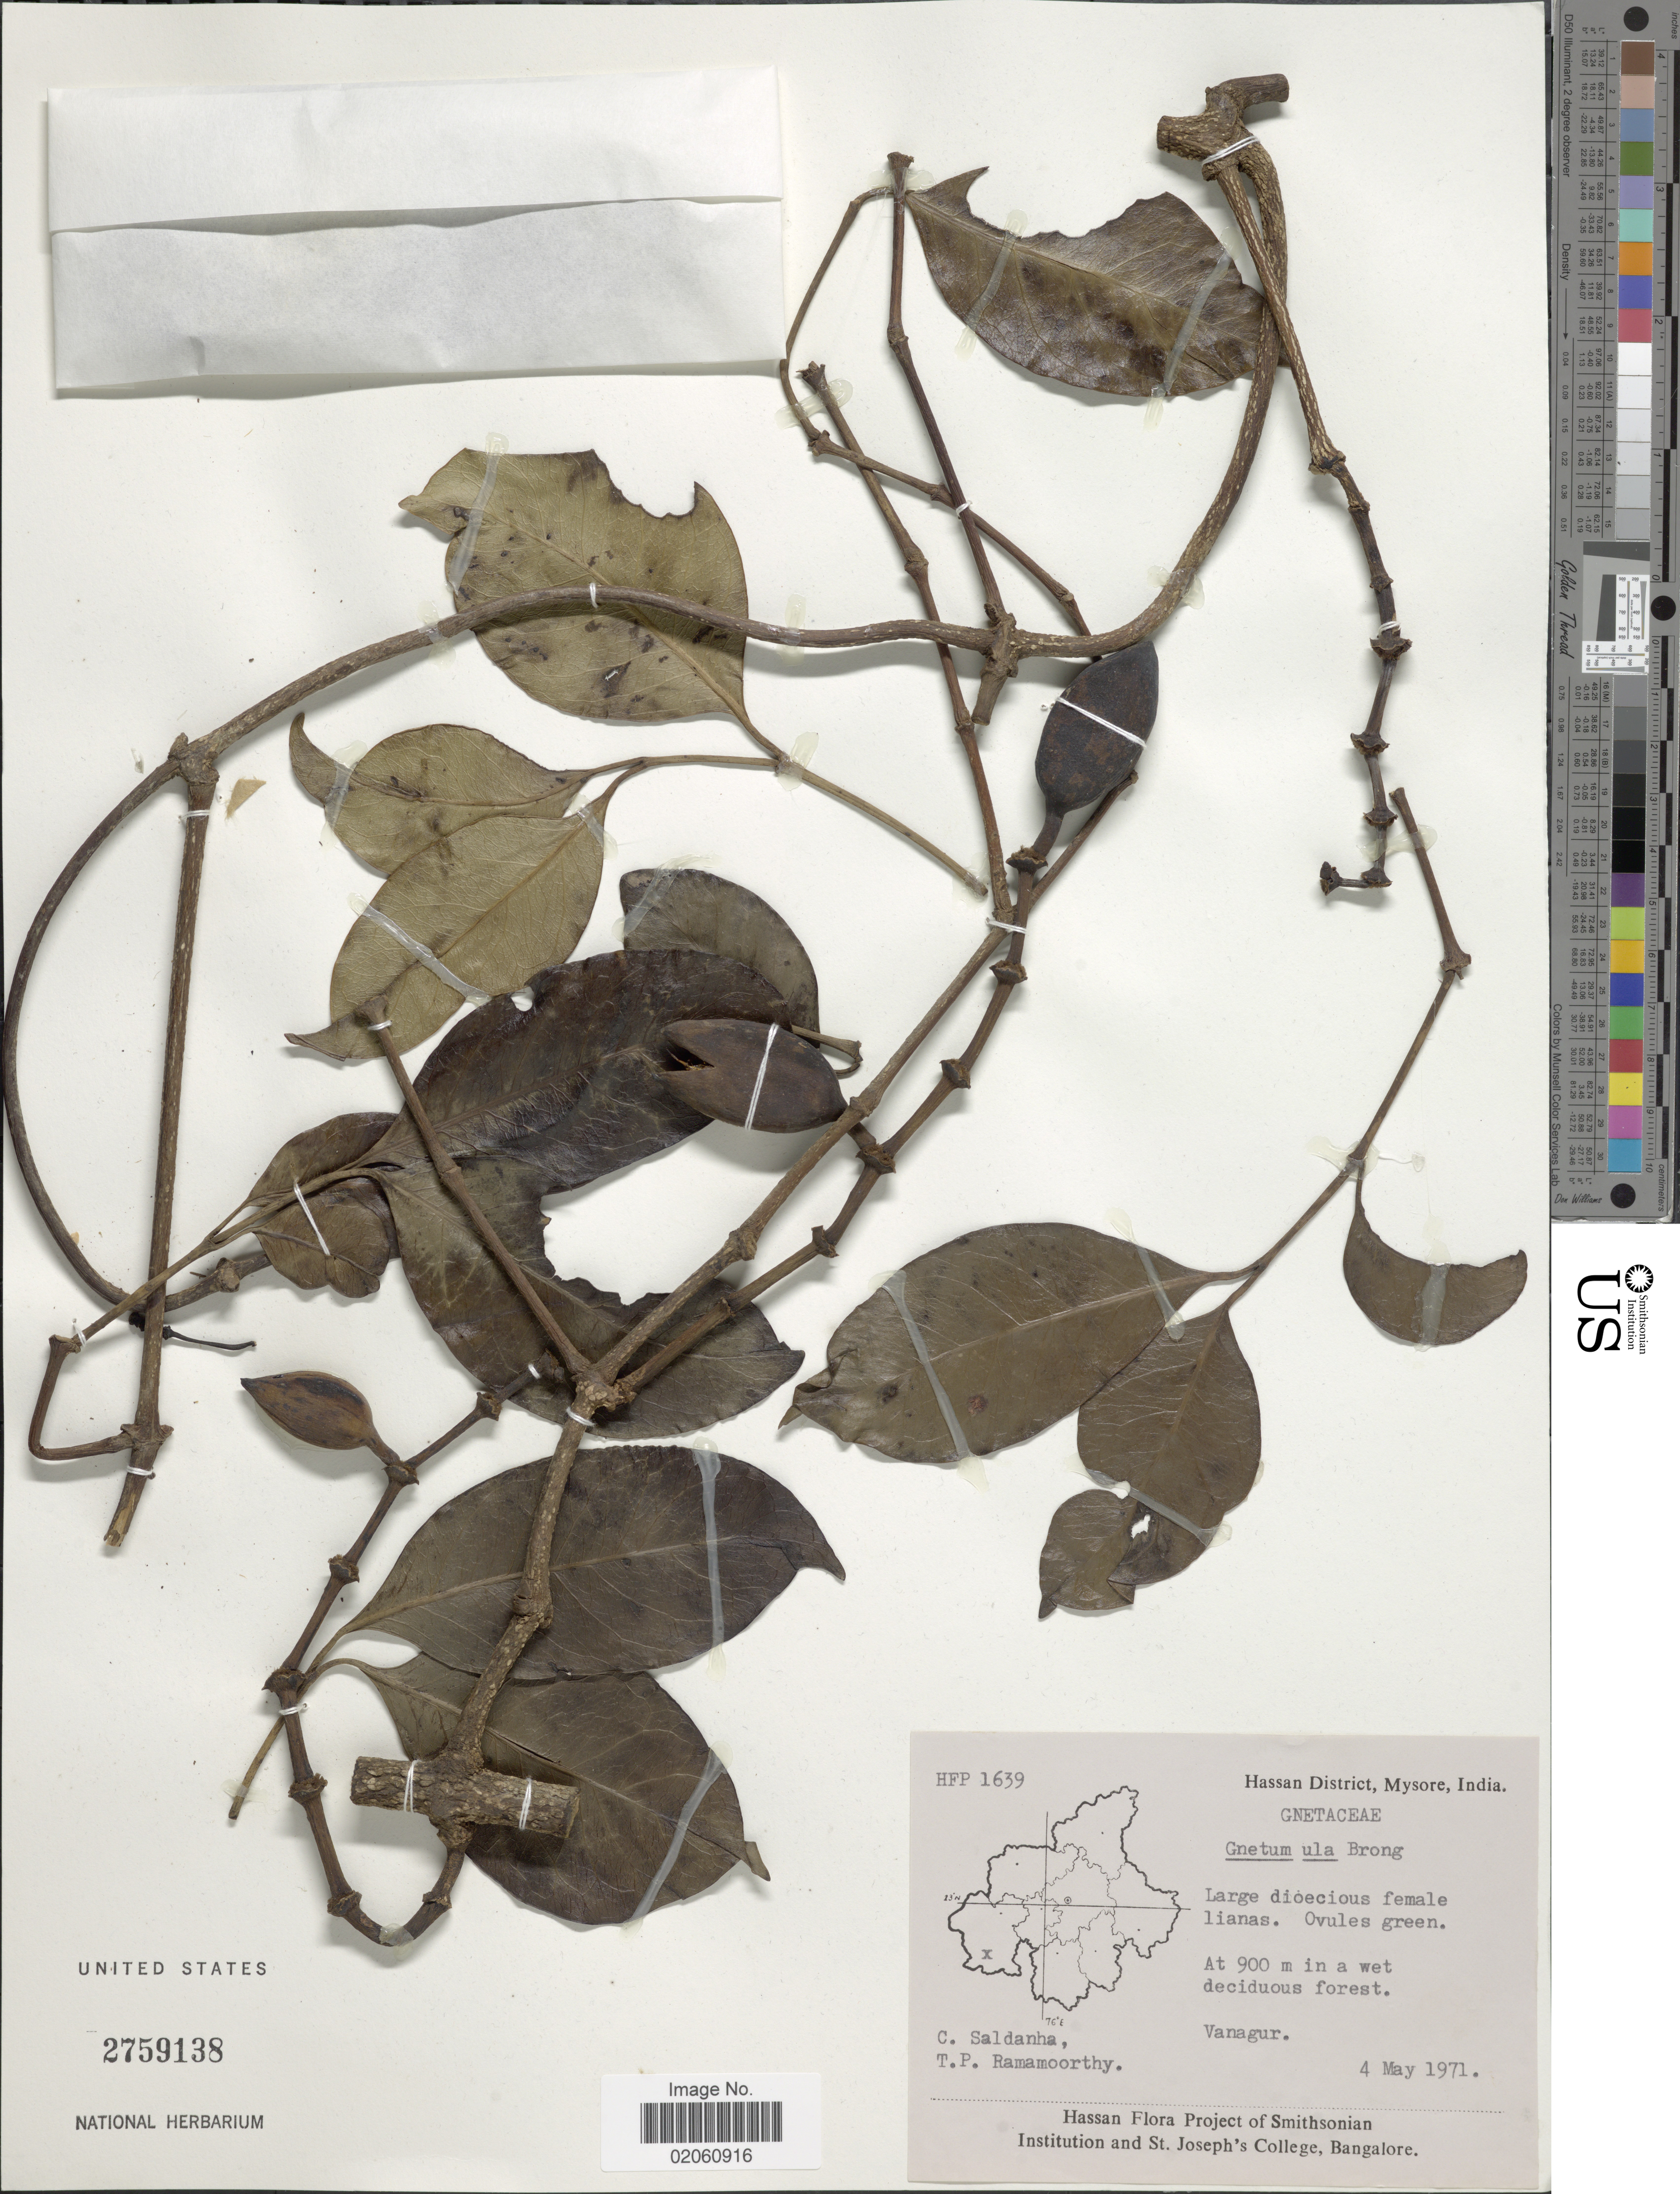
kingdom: Plantae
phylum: Tracheophyta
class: Gnetopsida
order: Gnetales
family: Gnetaceae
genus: Gnetum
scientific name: Gnetum ula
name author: Brongn.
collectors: C. J. Saldanha & T. P. Ramamoorthy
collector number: HFP 1639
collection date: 1971-05-04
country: India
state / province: Karnataka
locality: Hassan District, Mysore, At 900 m in a wet deciduous forest, Vanagur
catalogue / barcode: US 2759138